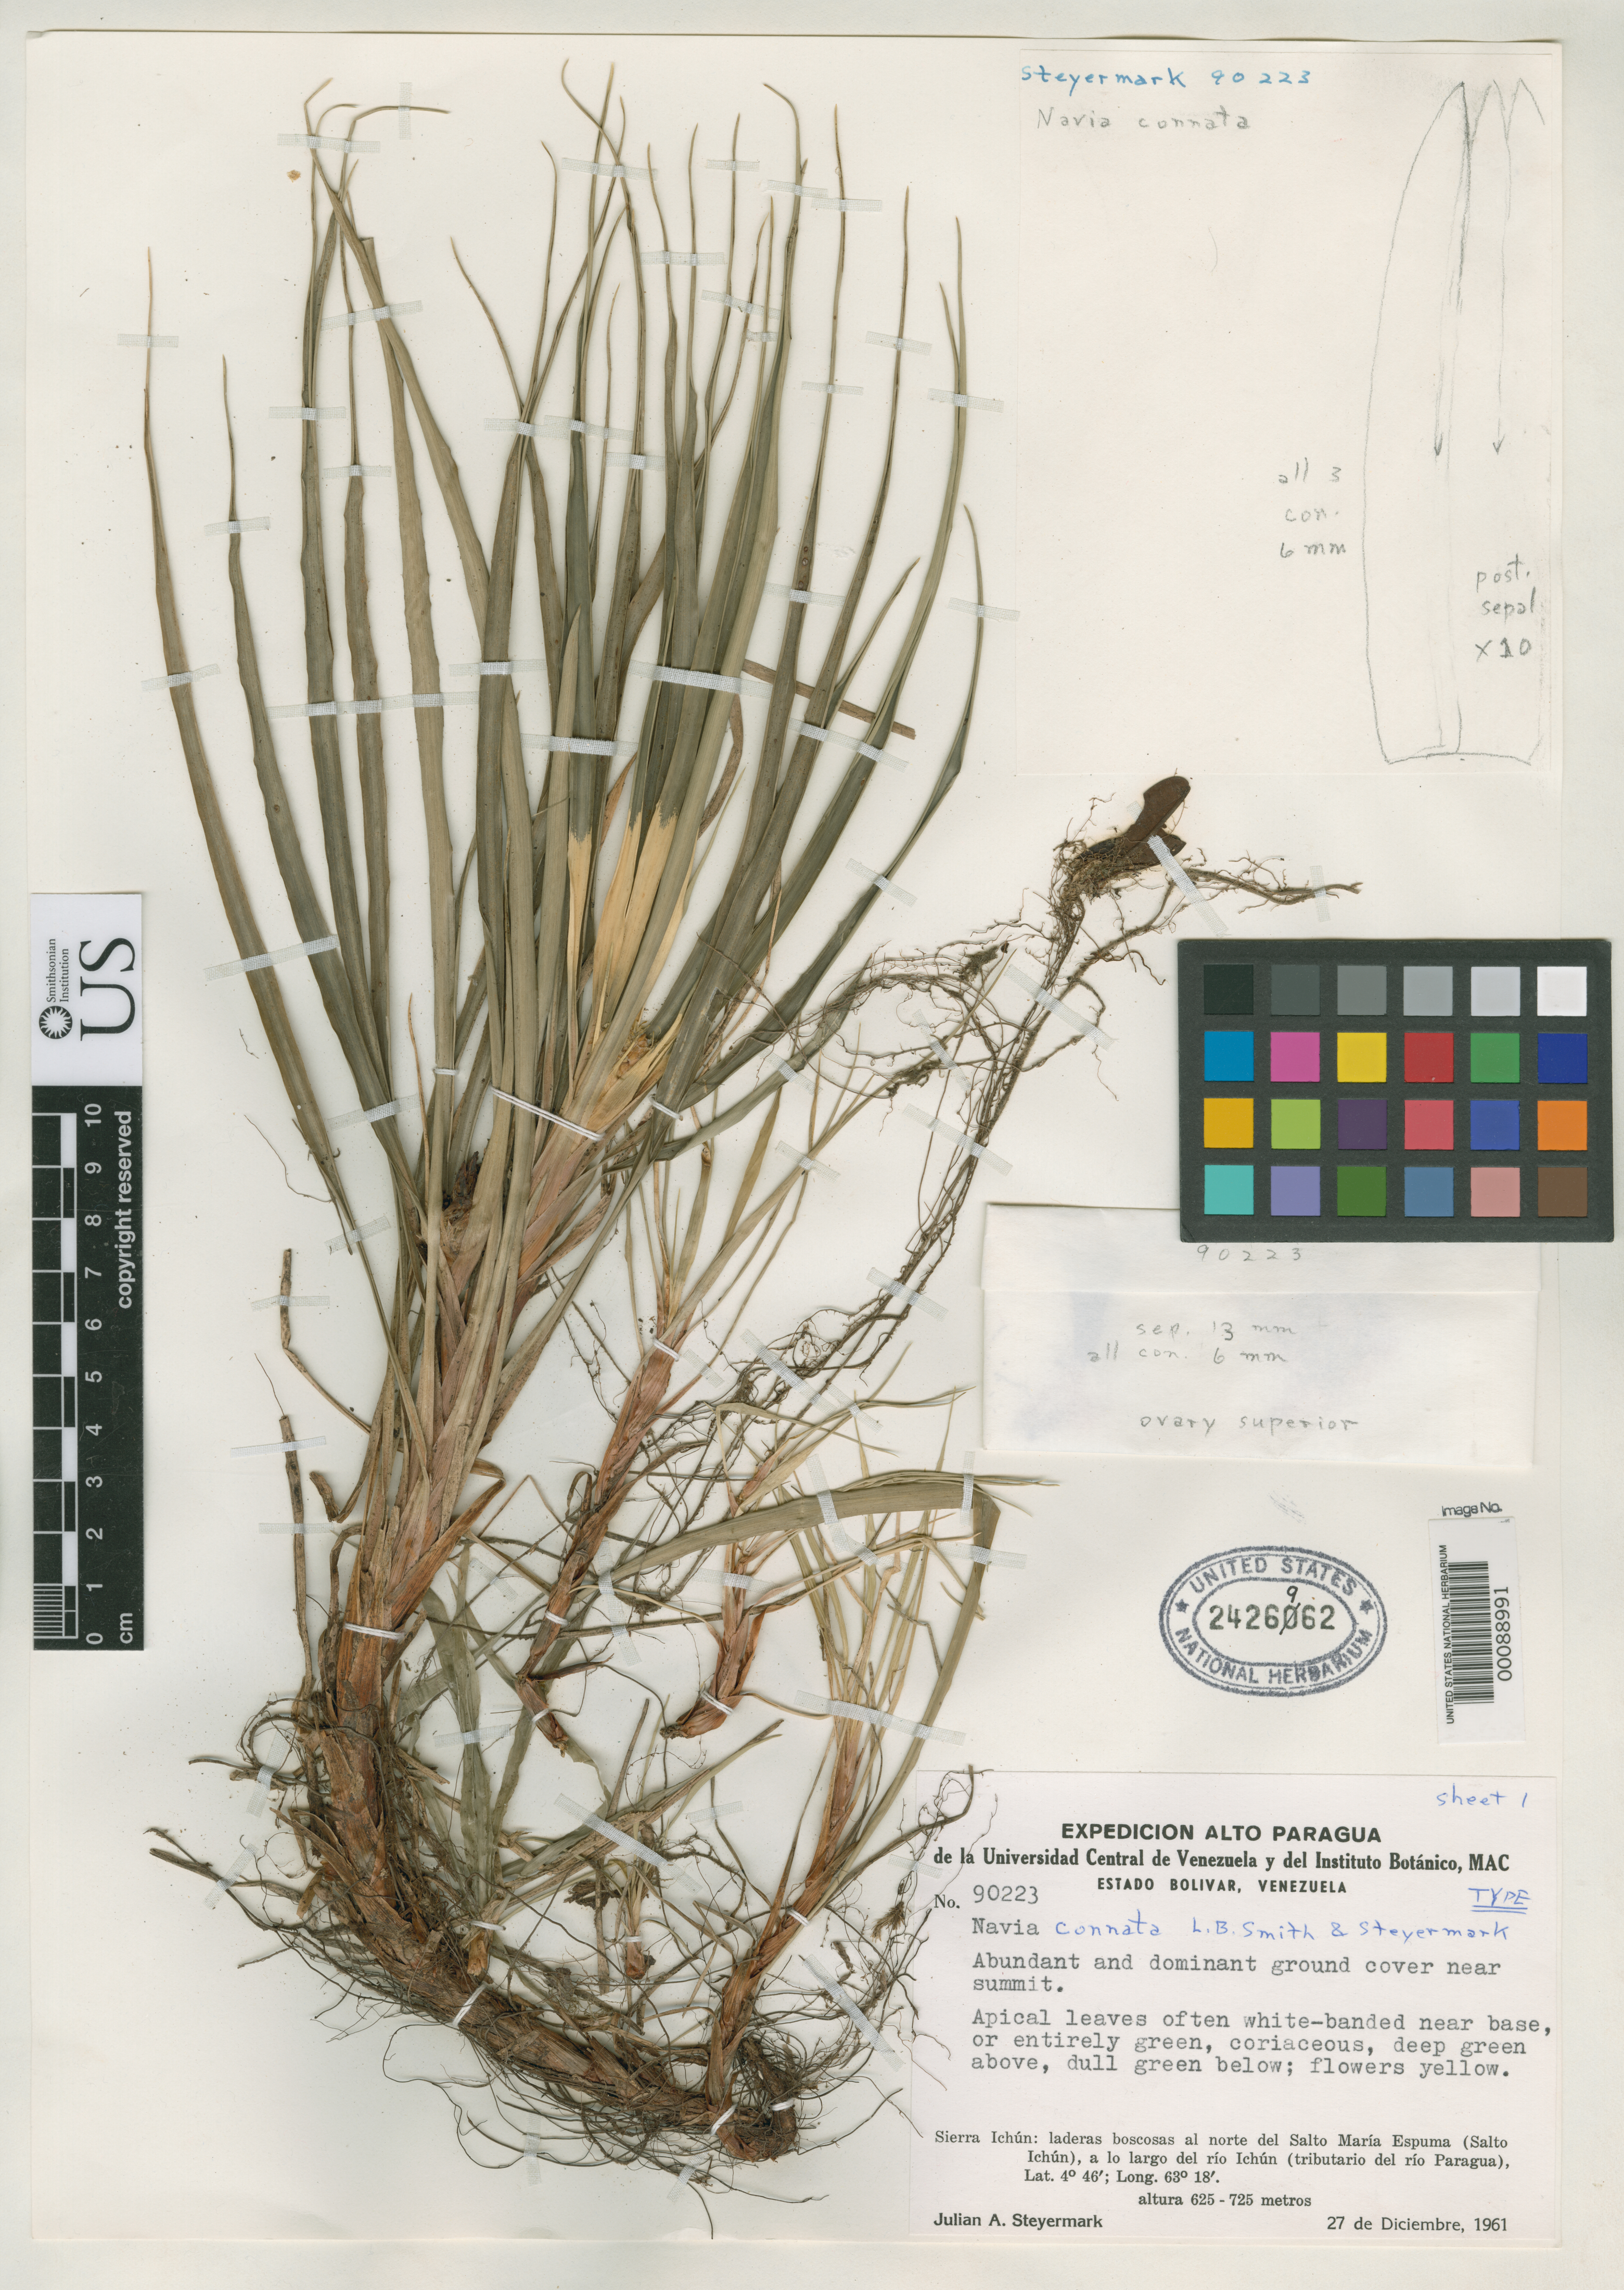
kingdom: Plantae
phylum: Tracheophyta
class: Liliopsida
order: Poales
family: Bromeliaceae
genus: Navia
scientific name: Navia connata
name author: L.B. Sm. & Steyerm.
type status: Holotype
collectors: J. Steyermark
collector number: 90223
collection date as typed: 27 Dec 1961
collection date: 1961-12-27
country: Venezuela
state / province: Bolivar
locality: Sierra Ichun, N of Salto Maria Espuma, Salto Ichun, largo del Rio Ichun, tributario del Rio Paragua. (lat/long recorded as: lat=04:46:0:- long=063:18:0:-)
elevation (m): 625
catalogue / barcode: US 2426962